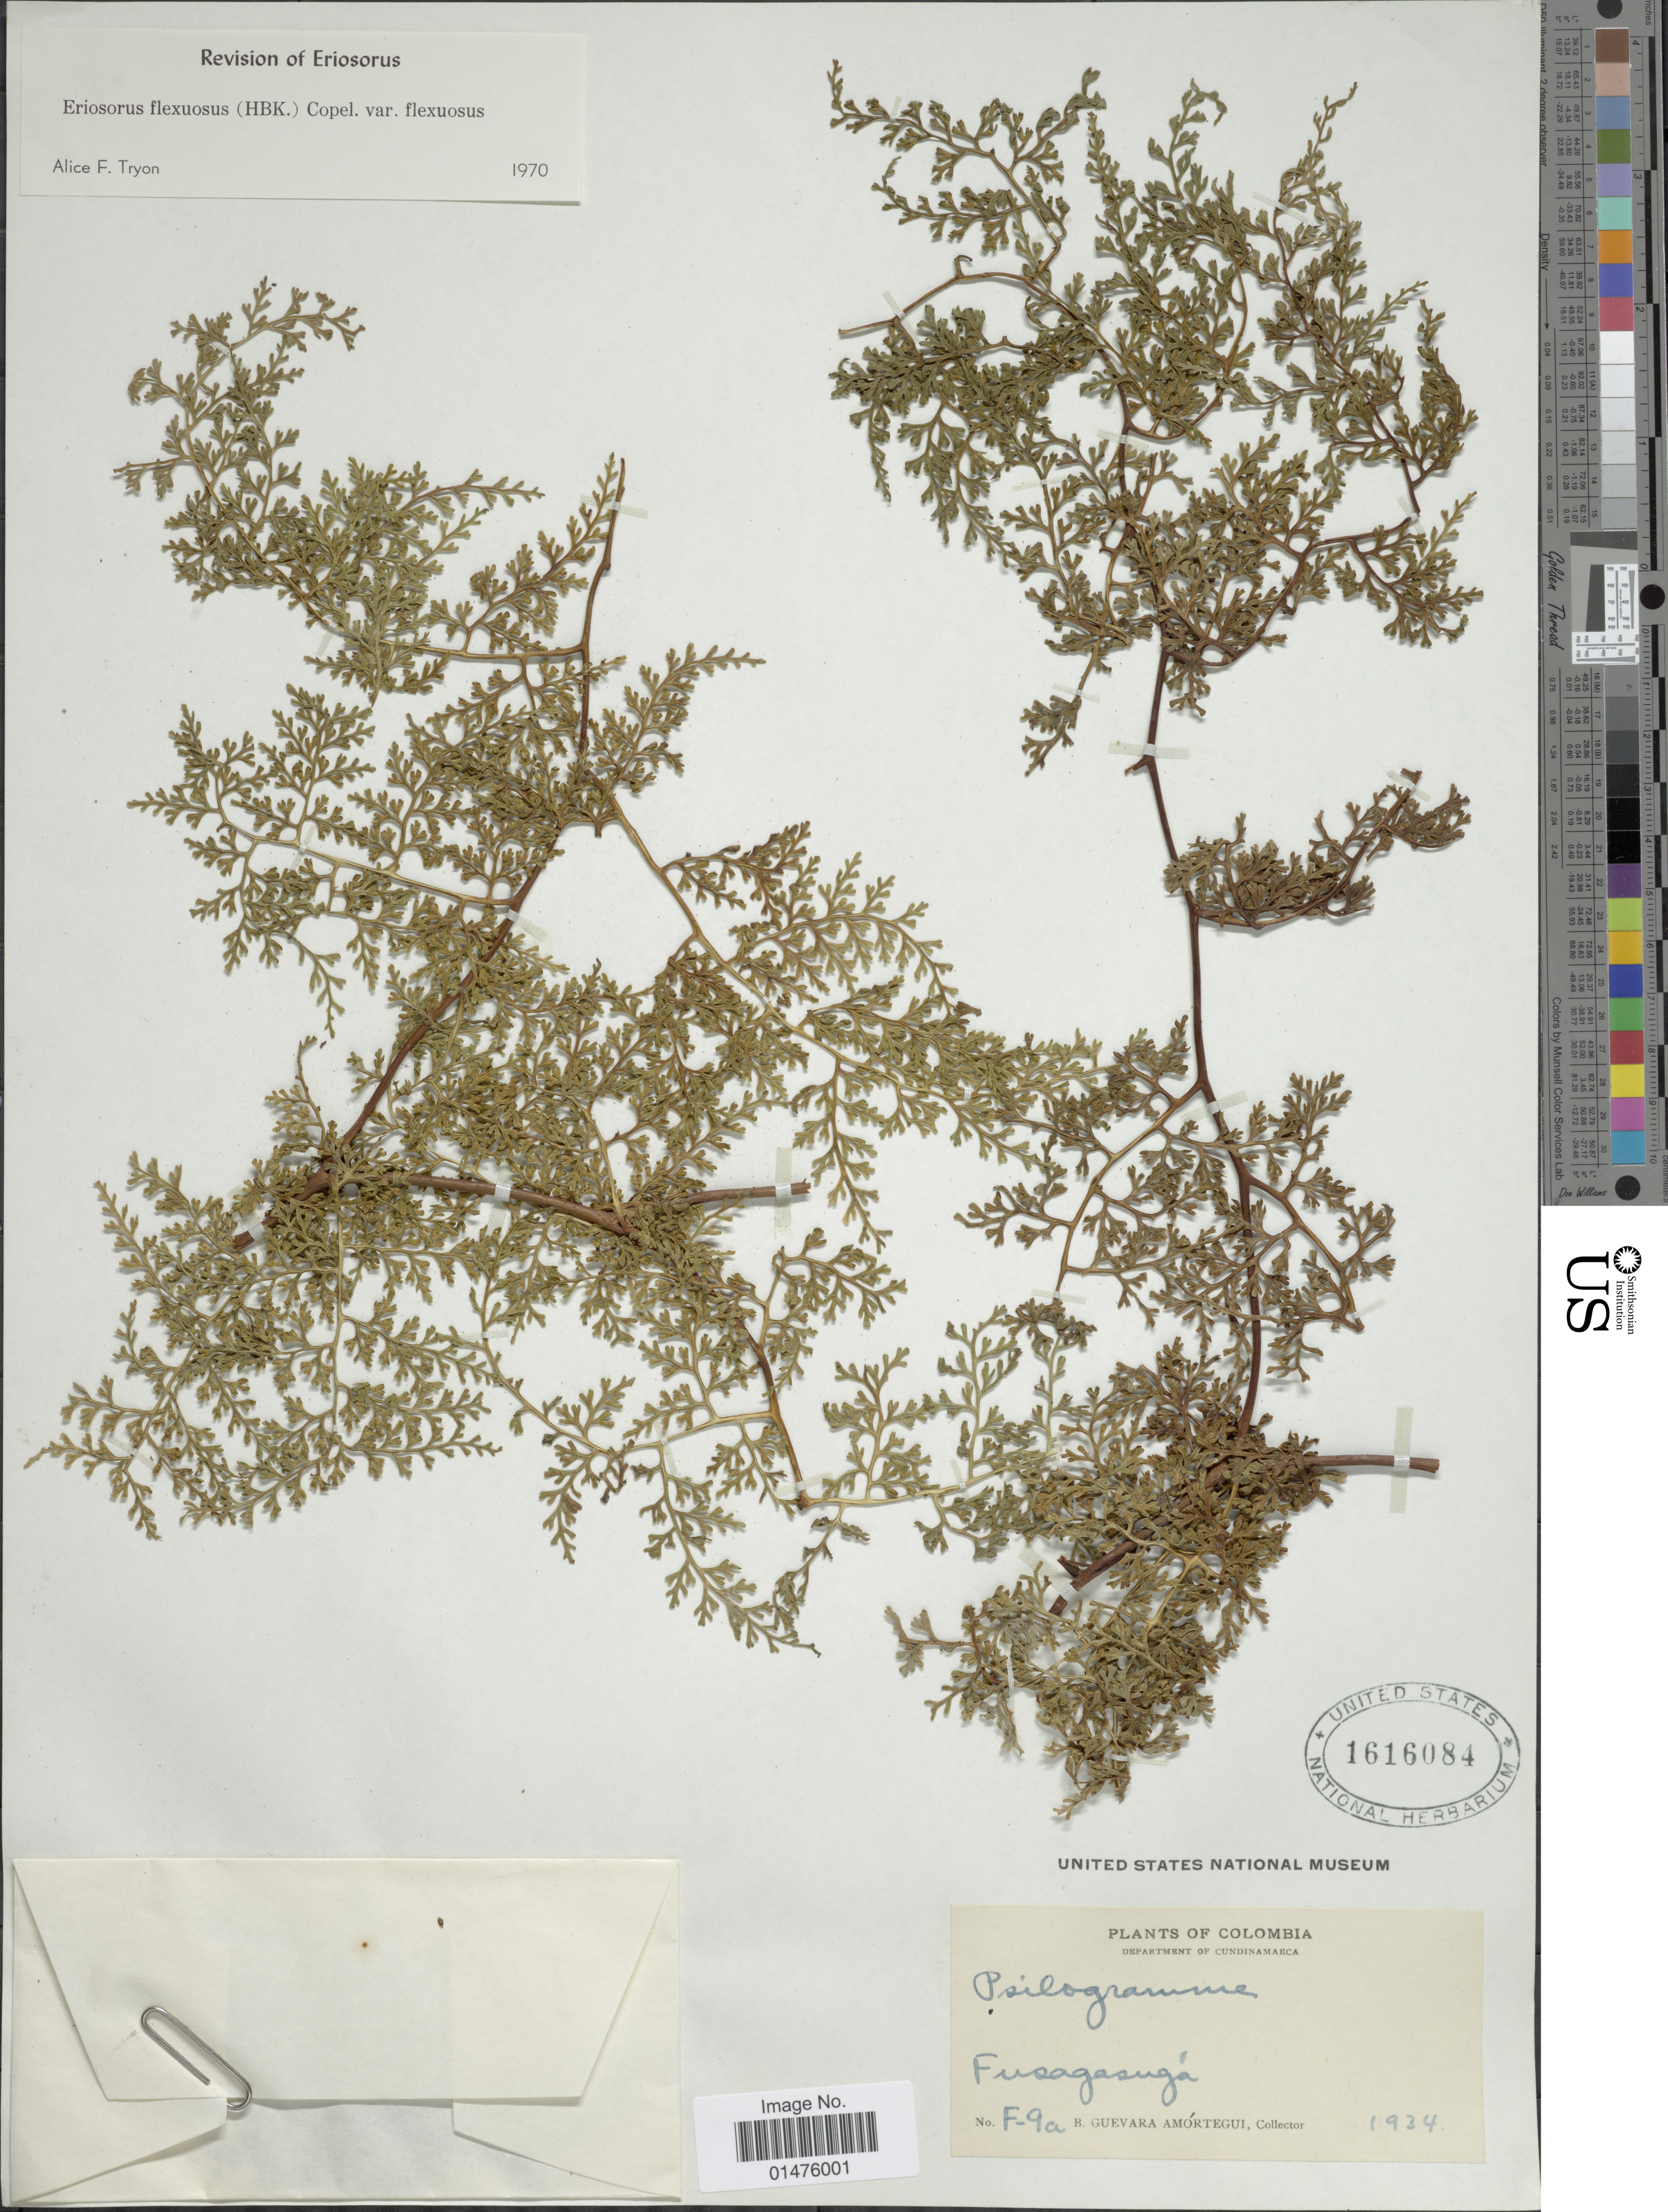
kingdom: Plantae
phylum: Tracheophyta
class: Polypodiopsida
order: Polypodiales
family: Pteridaceae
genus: Jamesonia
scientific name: Jamesonia flexuosa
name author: (Humb. & Bonpl.) Christenh.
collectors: B. Guevara Amortegui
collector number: F-9a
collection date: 1934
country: Colombia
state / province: Cundinamarca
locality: Department of Cundinamarca, Fusagasuga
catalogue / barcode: US 1616084